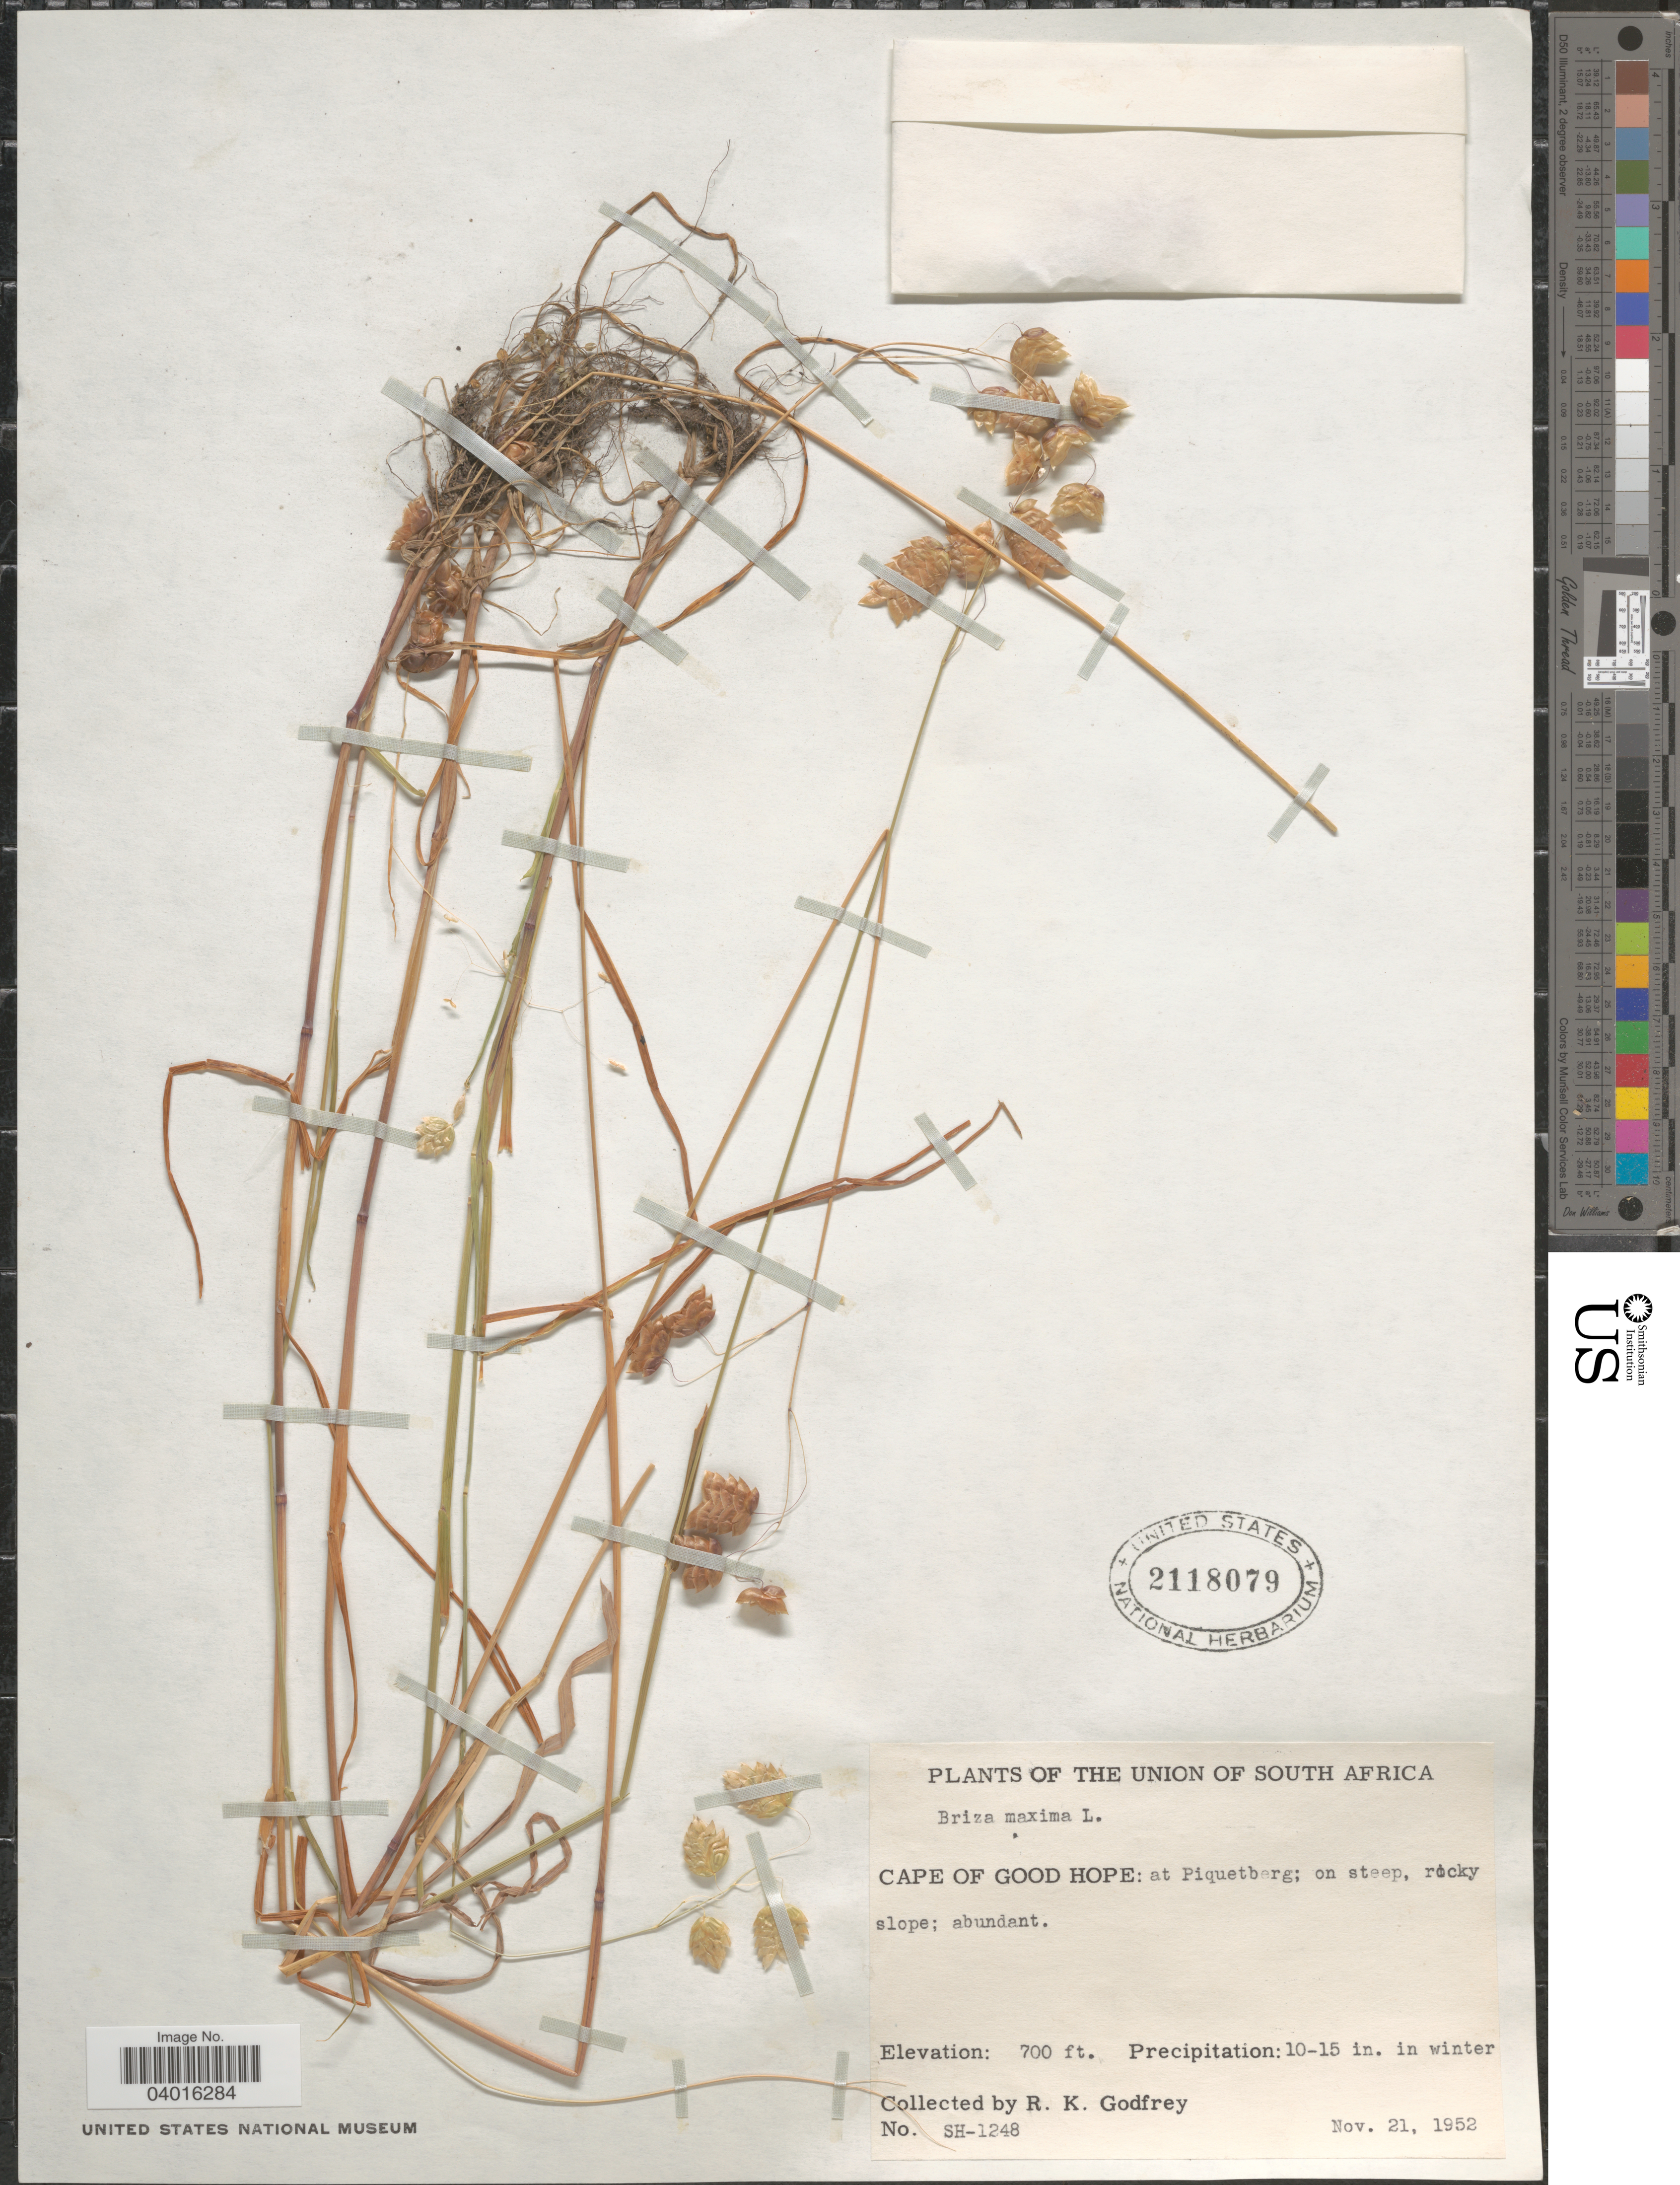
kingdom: Plantae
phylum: Tracheophyta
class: Liliopsida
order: Poales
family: Poaceae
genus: Briza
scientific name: Briza maxima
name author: L.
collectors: R. K. Godfrey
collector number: SH-1248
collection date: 1952-11-21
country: South Africa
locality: Union of South Africa. Cape of Good Hope: at Piquetberg; on steep, rocky slope.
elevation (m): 213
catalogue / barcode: US 2118079